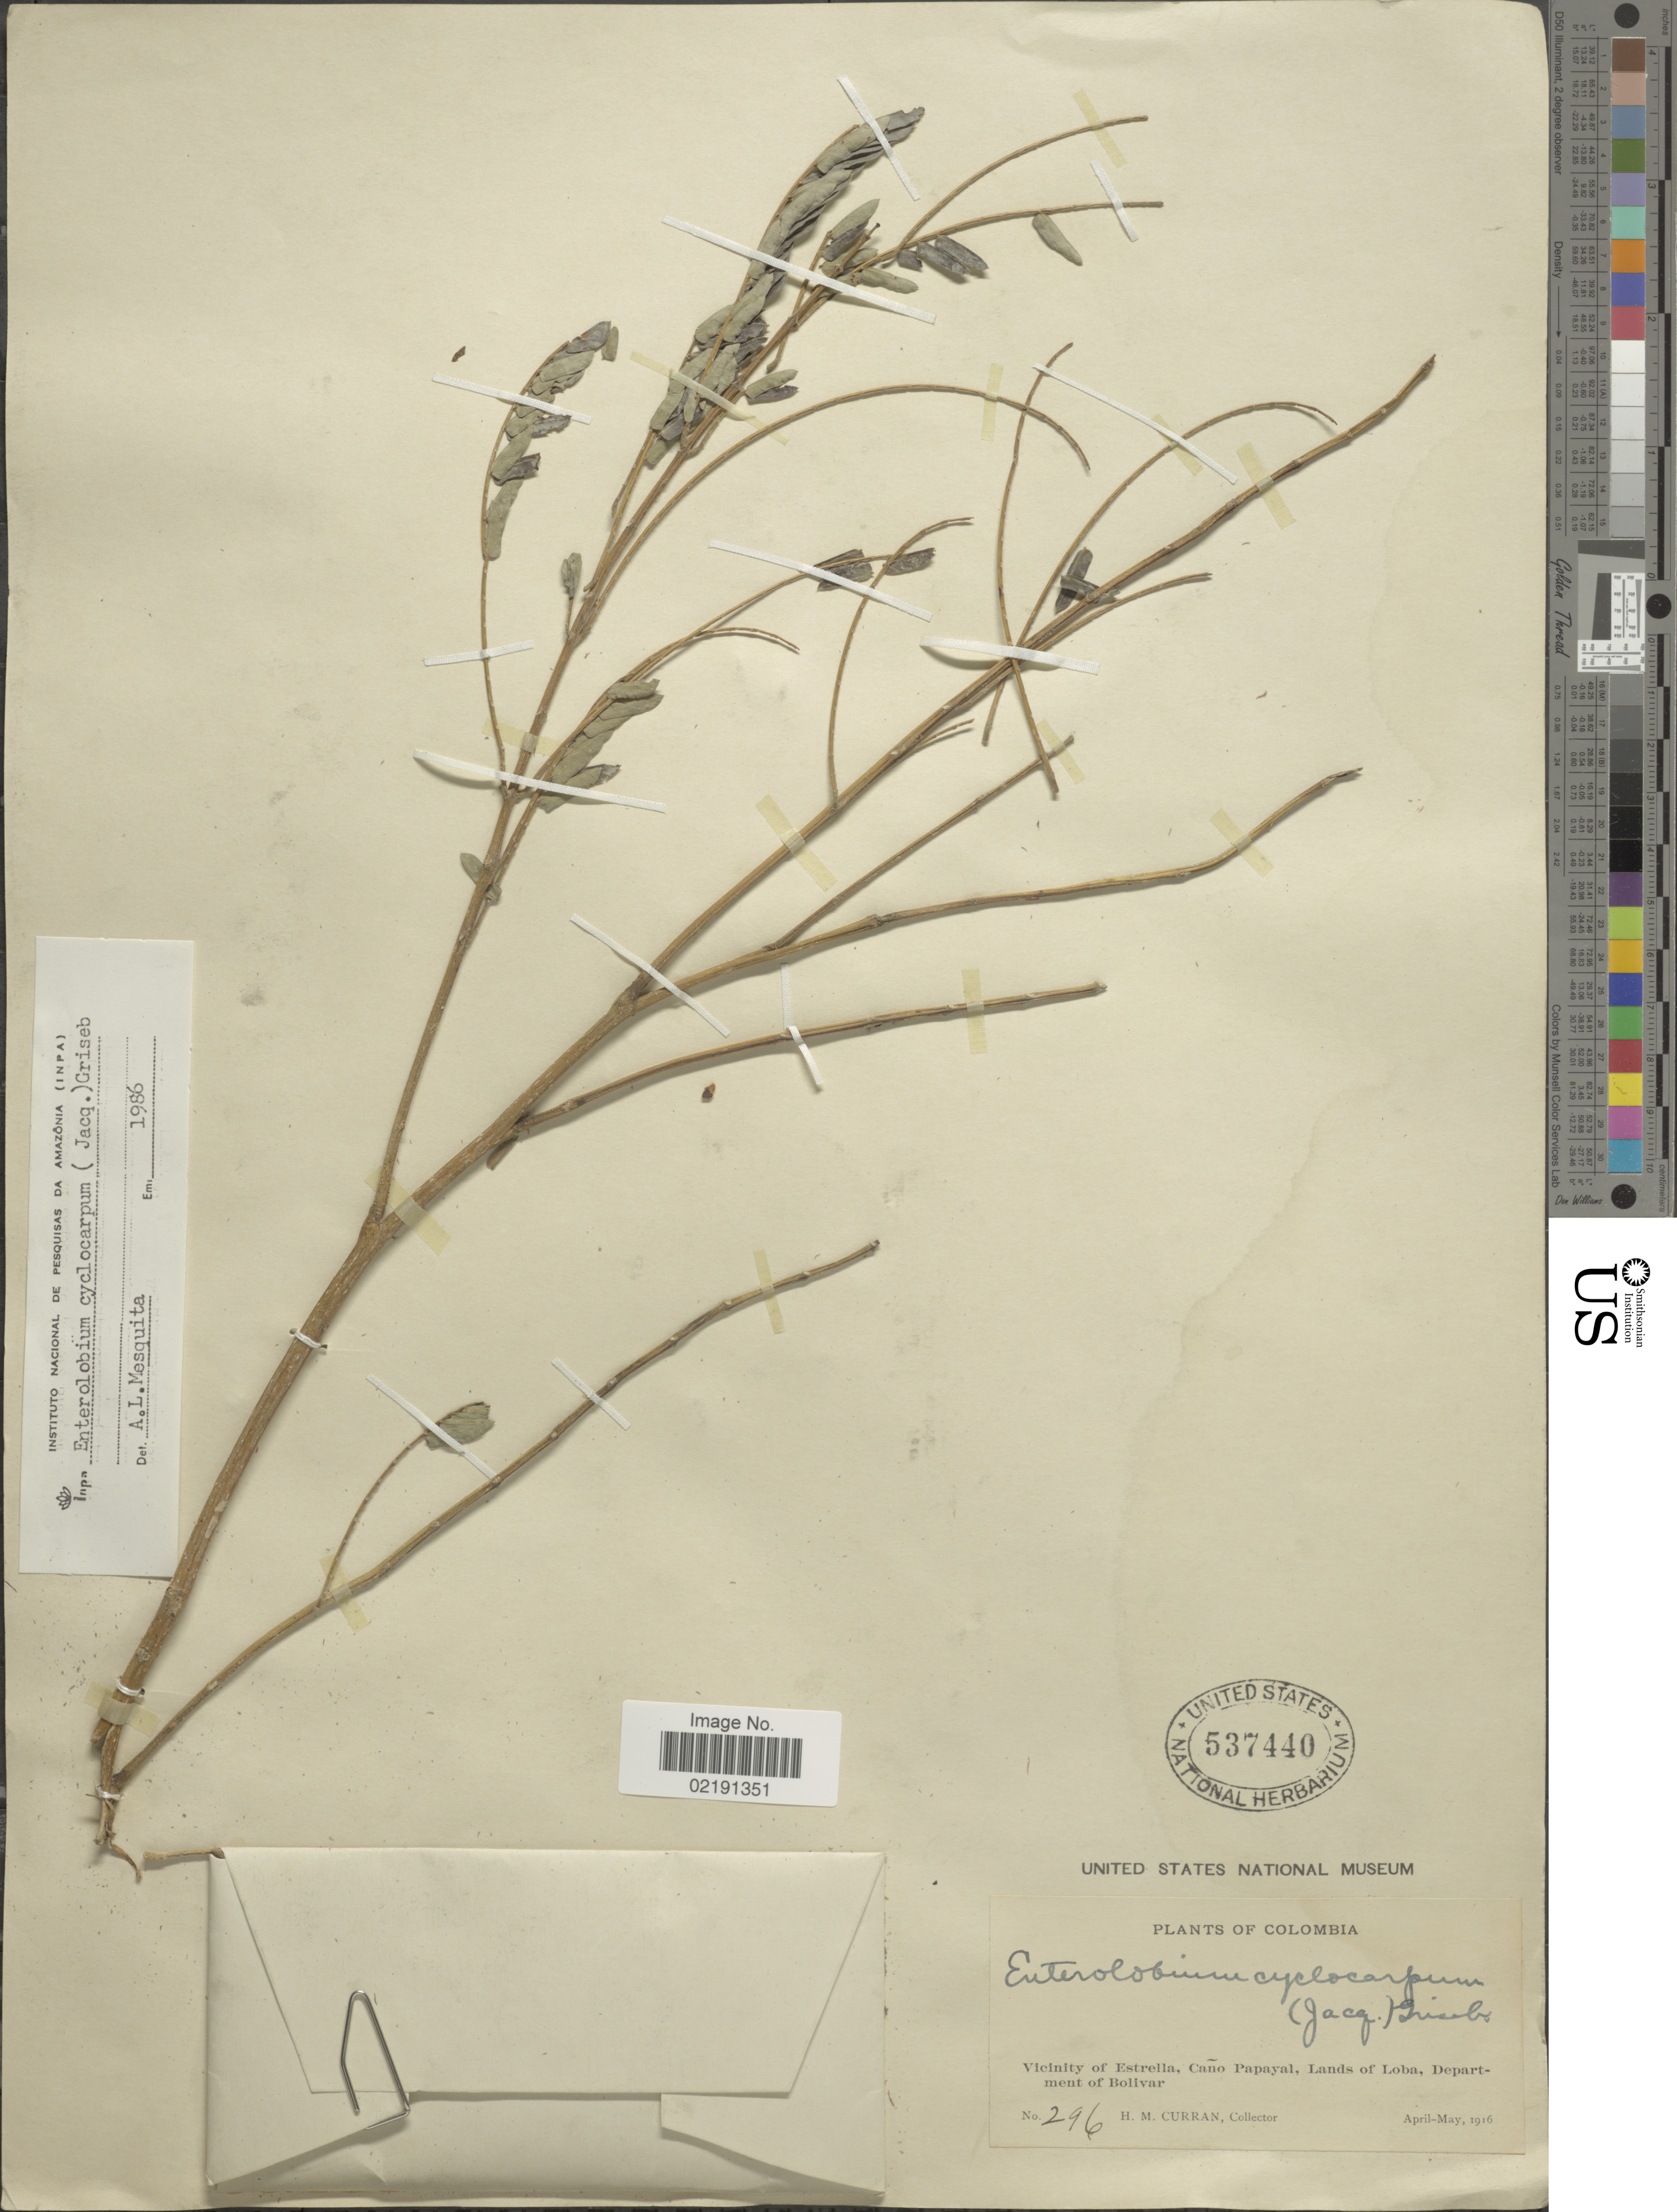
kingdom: Plantae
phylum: Tracheophyta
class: Magnoliopsida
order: Fabales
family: Fabaceae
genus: Enterolobium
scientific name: Enterolobium cyclocarpum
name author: (Jacq.) Griseb.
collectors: H. M. Curran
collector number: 296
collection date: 1916-04/1916-05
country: Colombia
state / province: Bolívar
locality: Vicinity of Estrella, Caño Papayal, Lands of Loba, Department of Bolivar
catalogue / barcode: US 537440